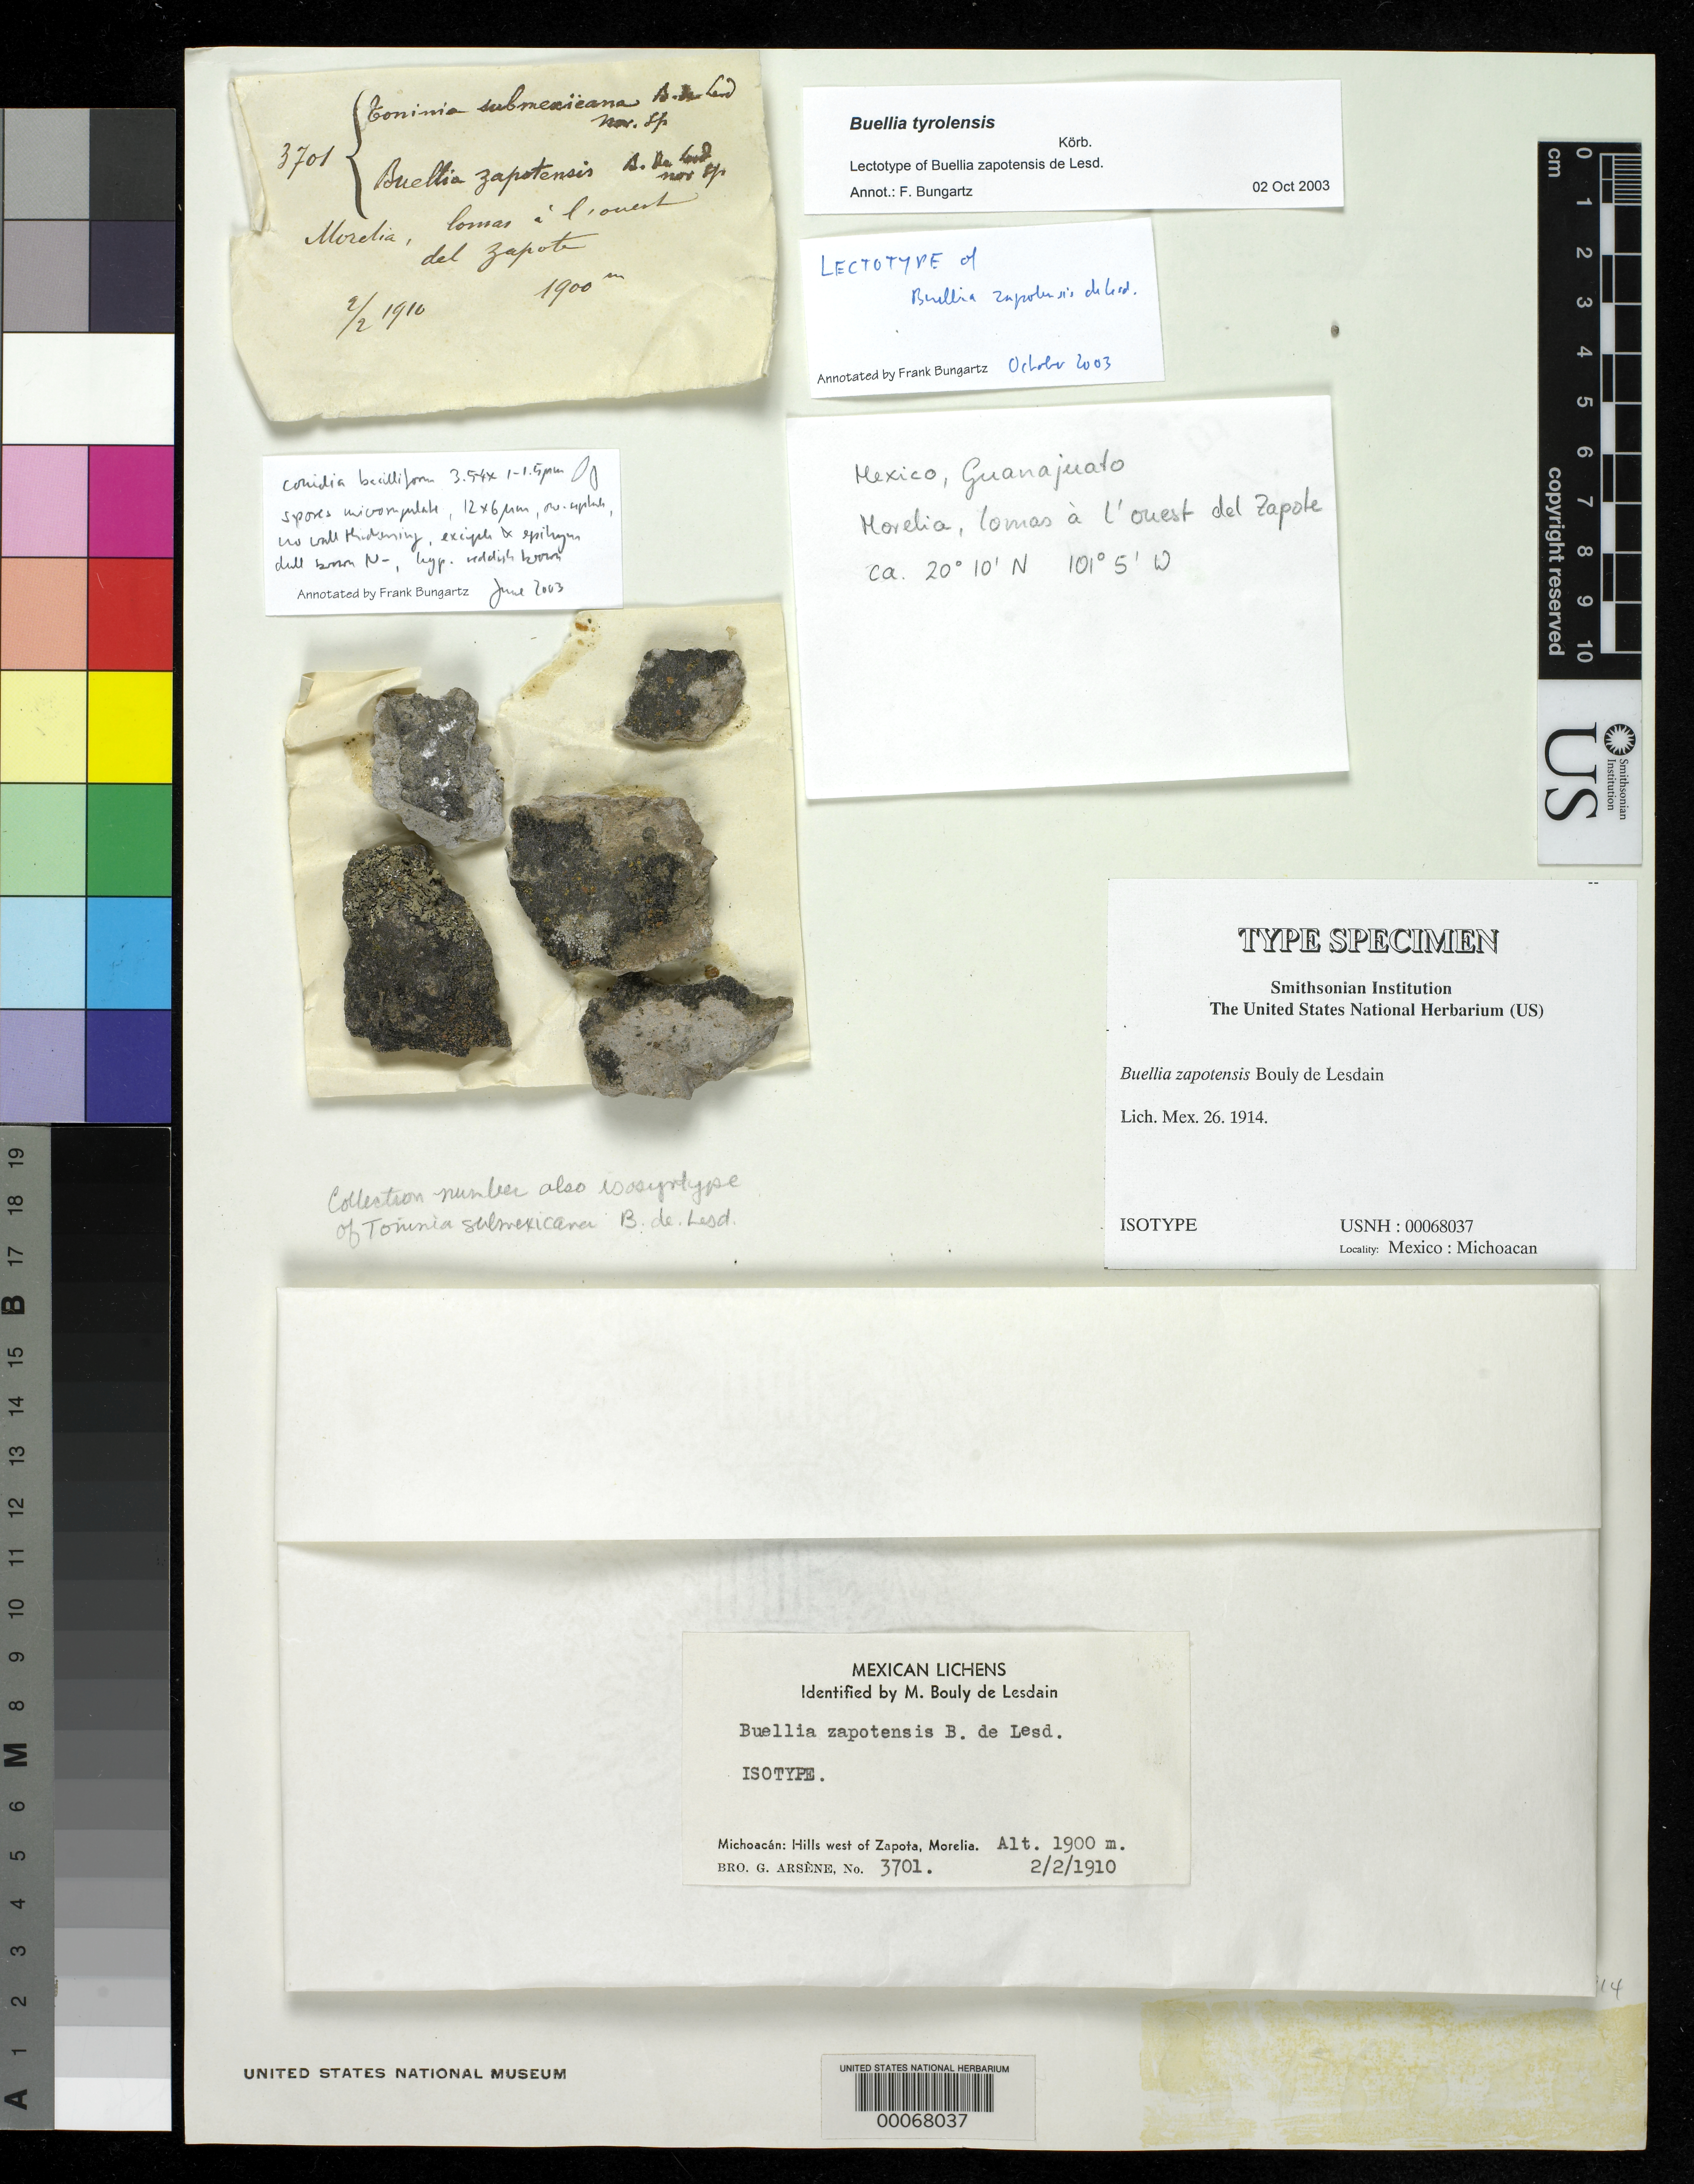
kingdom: Fungi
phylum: Ascomycota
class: Lecanoromycetes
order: Caliciales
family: Caliciaceae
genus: Buellia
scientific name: Buellia zapotensis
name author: B. de Lesd.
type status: Isotype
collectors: Bro. G. Arsène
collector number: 3701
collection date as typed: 02 Feb 1910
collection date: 1910-02-02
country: Mexico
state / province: Michoacán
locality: Hills W of Zapota, Morelia.